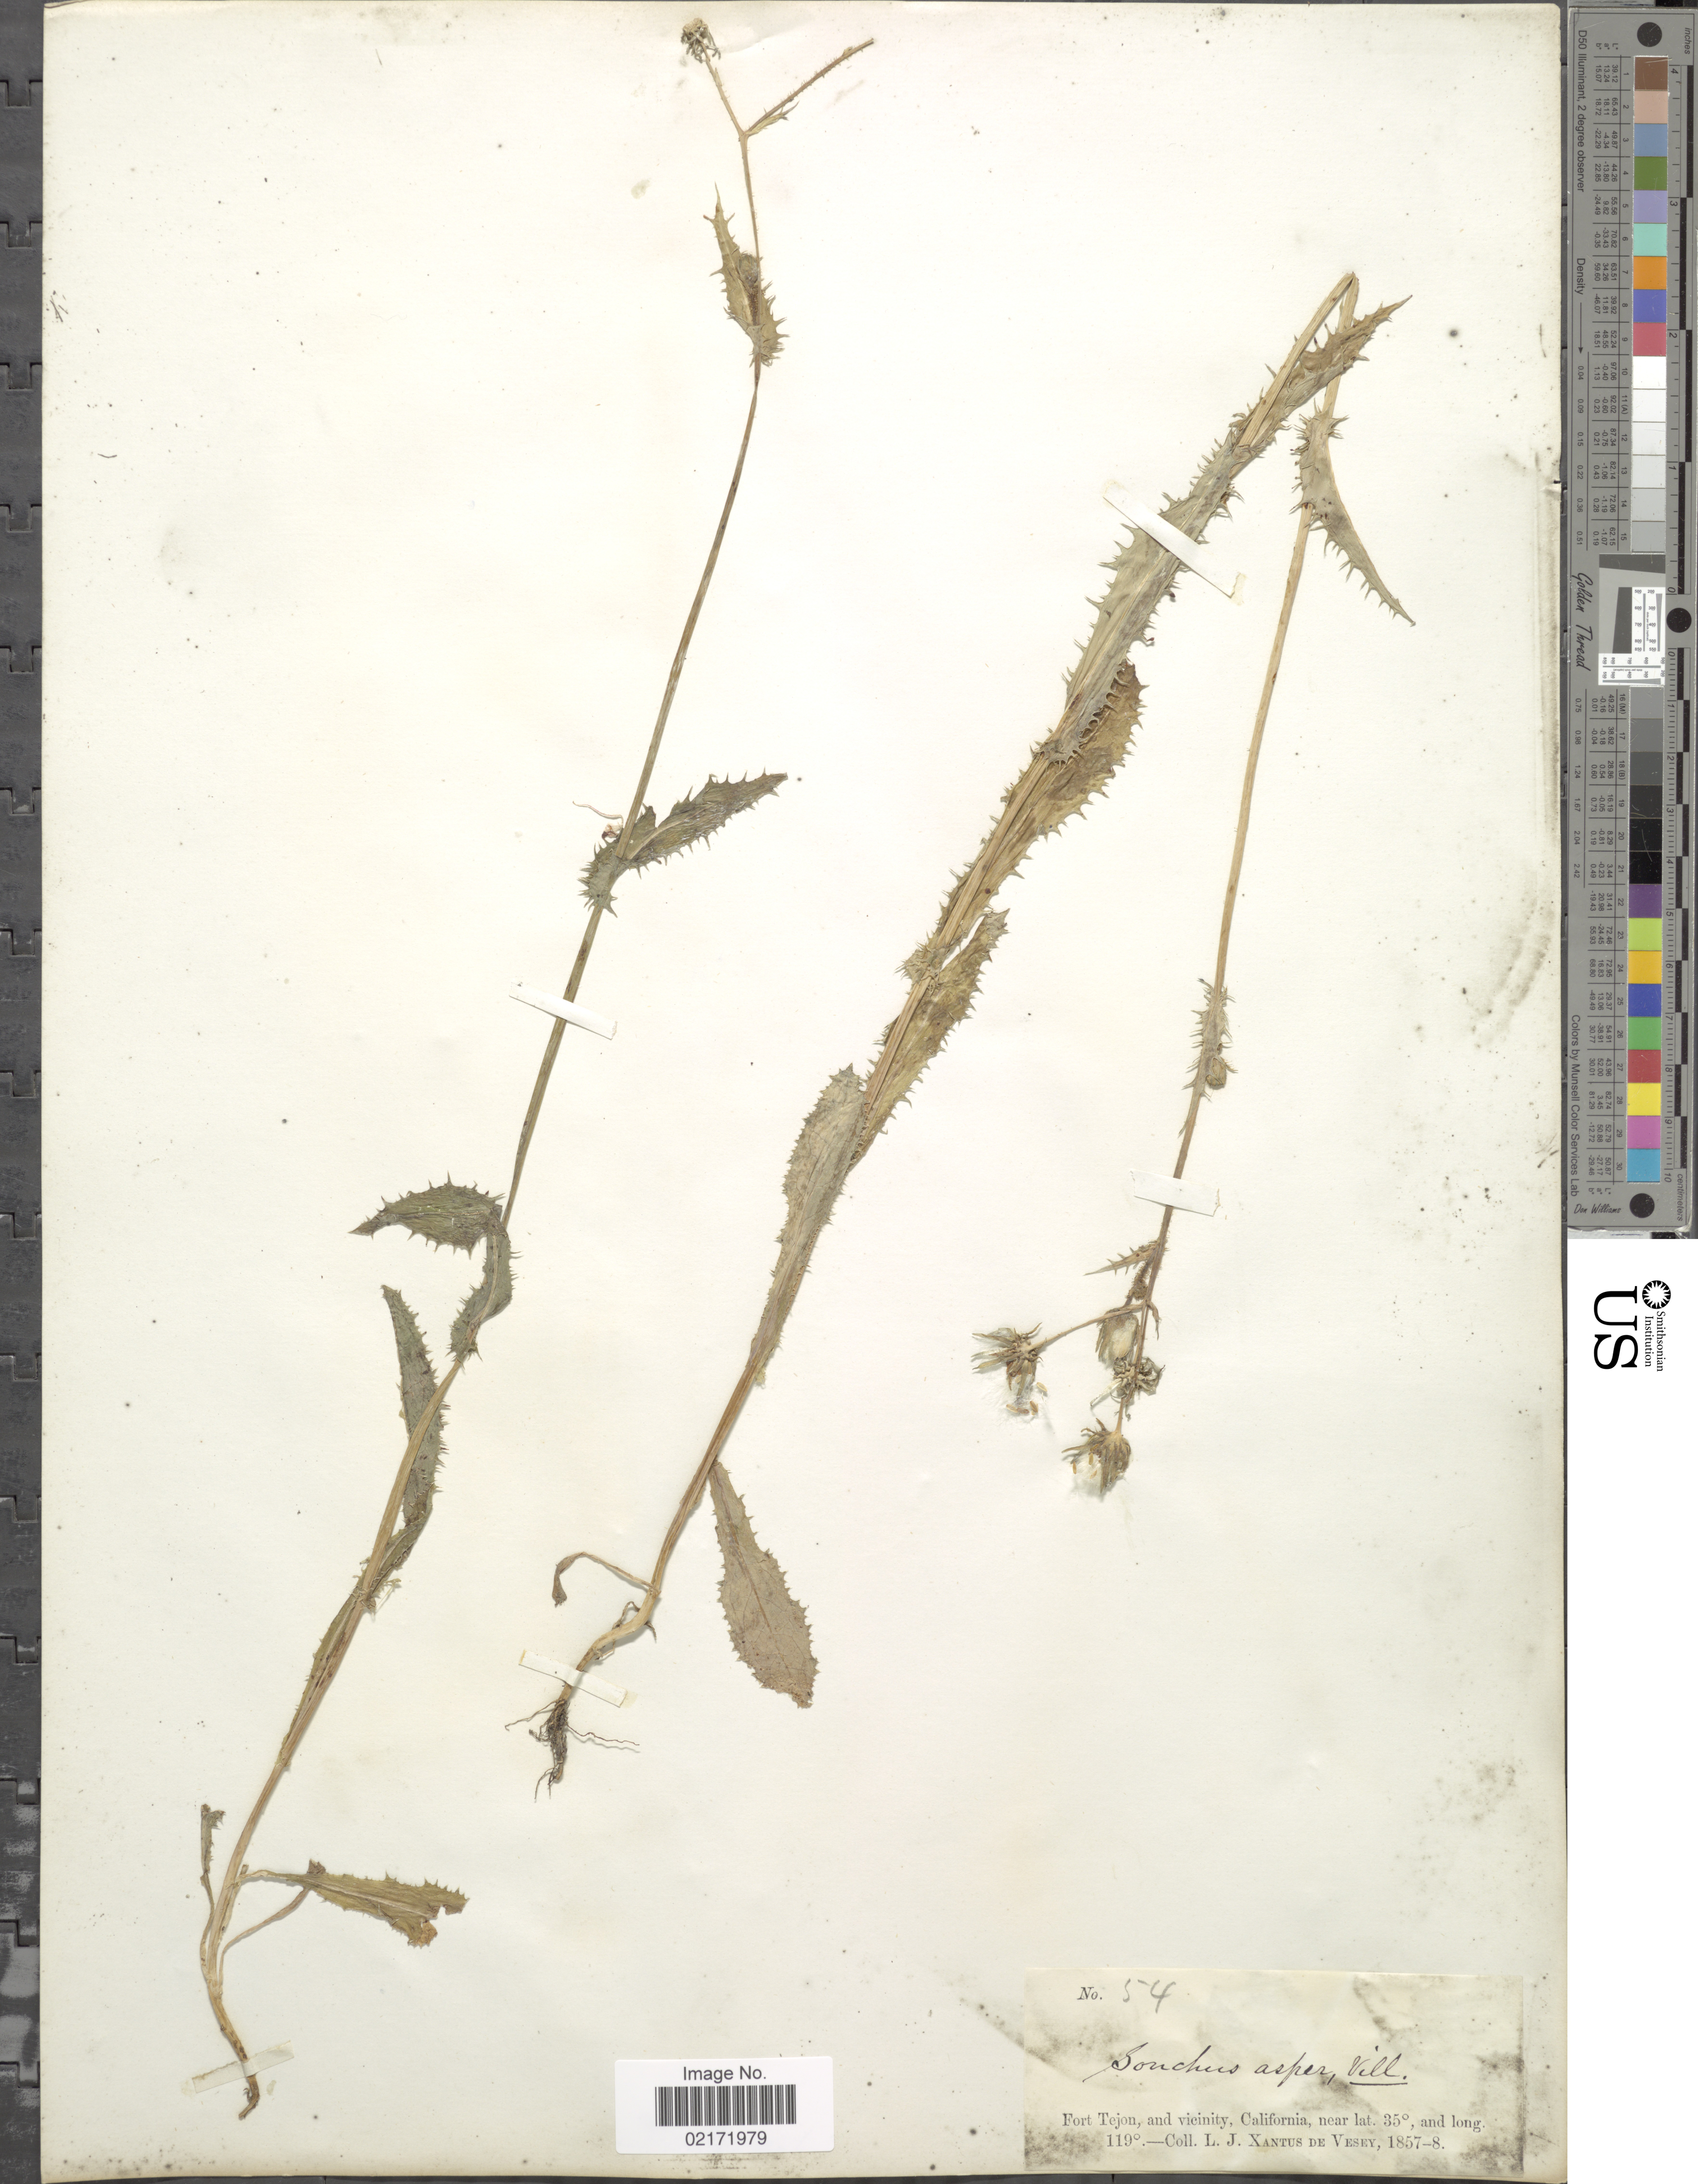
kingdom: Plantae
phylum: Tracheophyta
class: Magnoliopsida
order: Asterales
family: Asteraceae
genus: Sonchus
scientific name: Sonchus asper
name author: (L.) Hill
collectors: J. Xantus de Vesey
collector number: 54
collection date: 1857/1858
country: United States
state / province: California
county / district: Kern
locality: Fort Tejon, and vicinity.